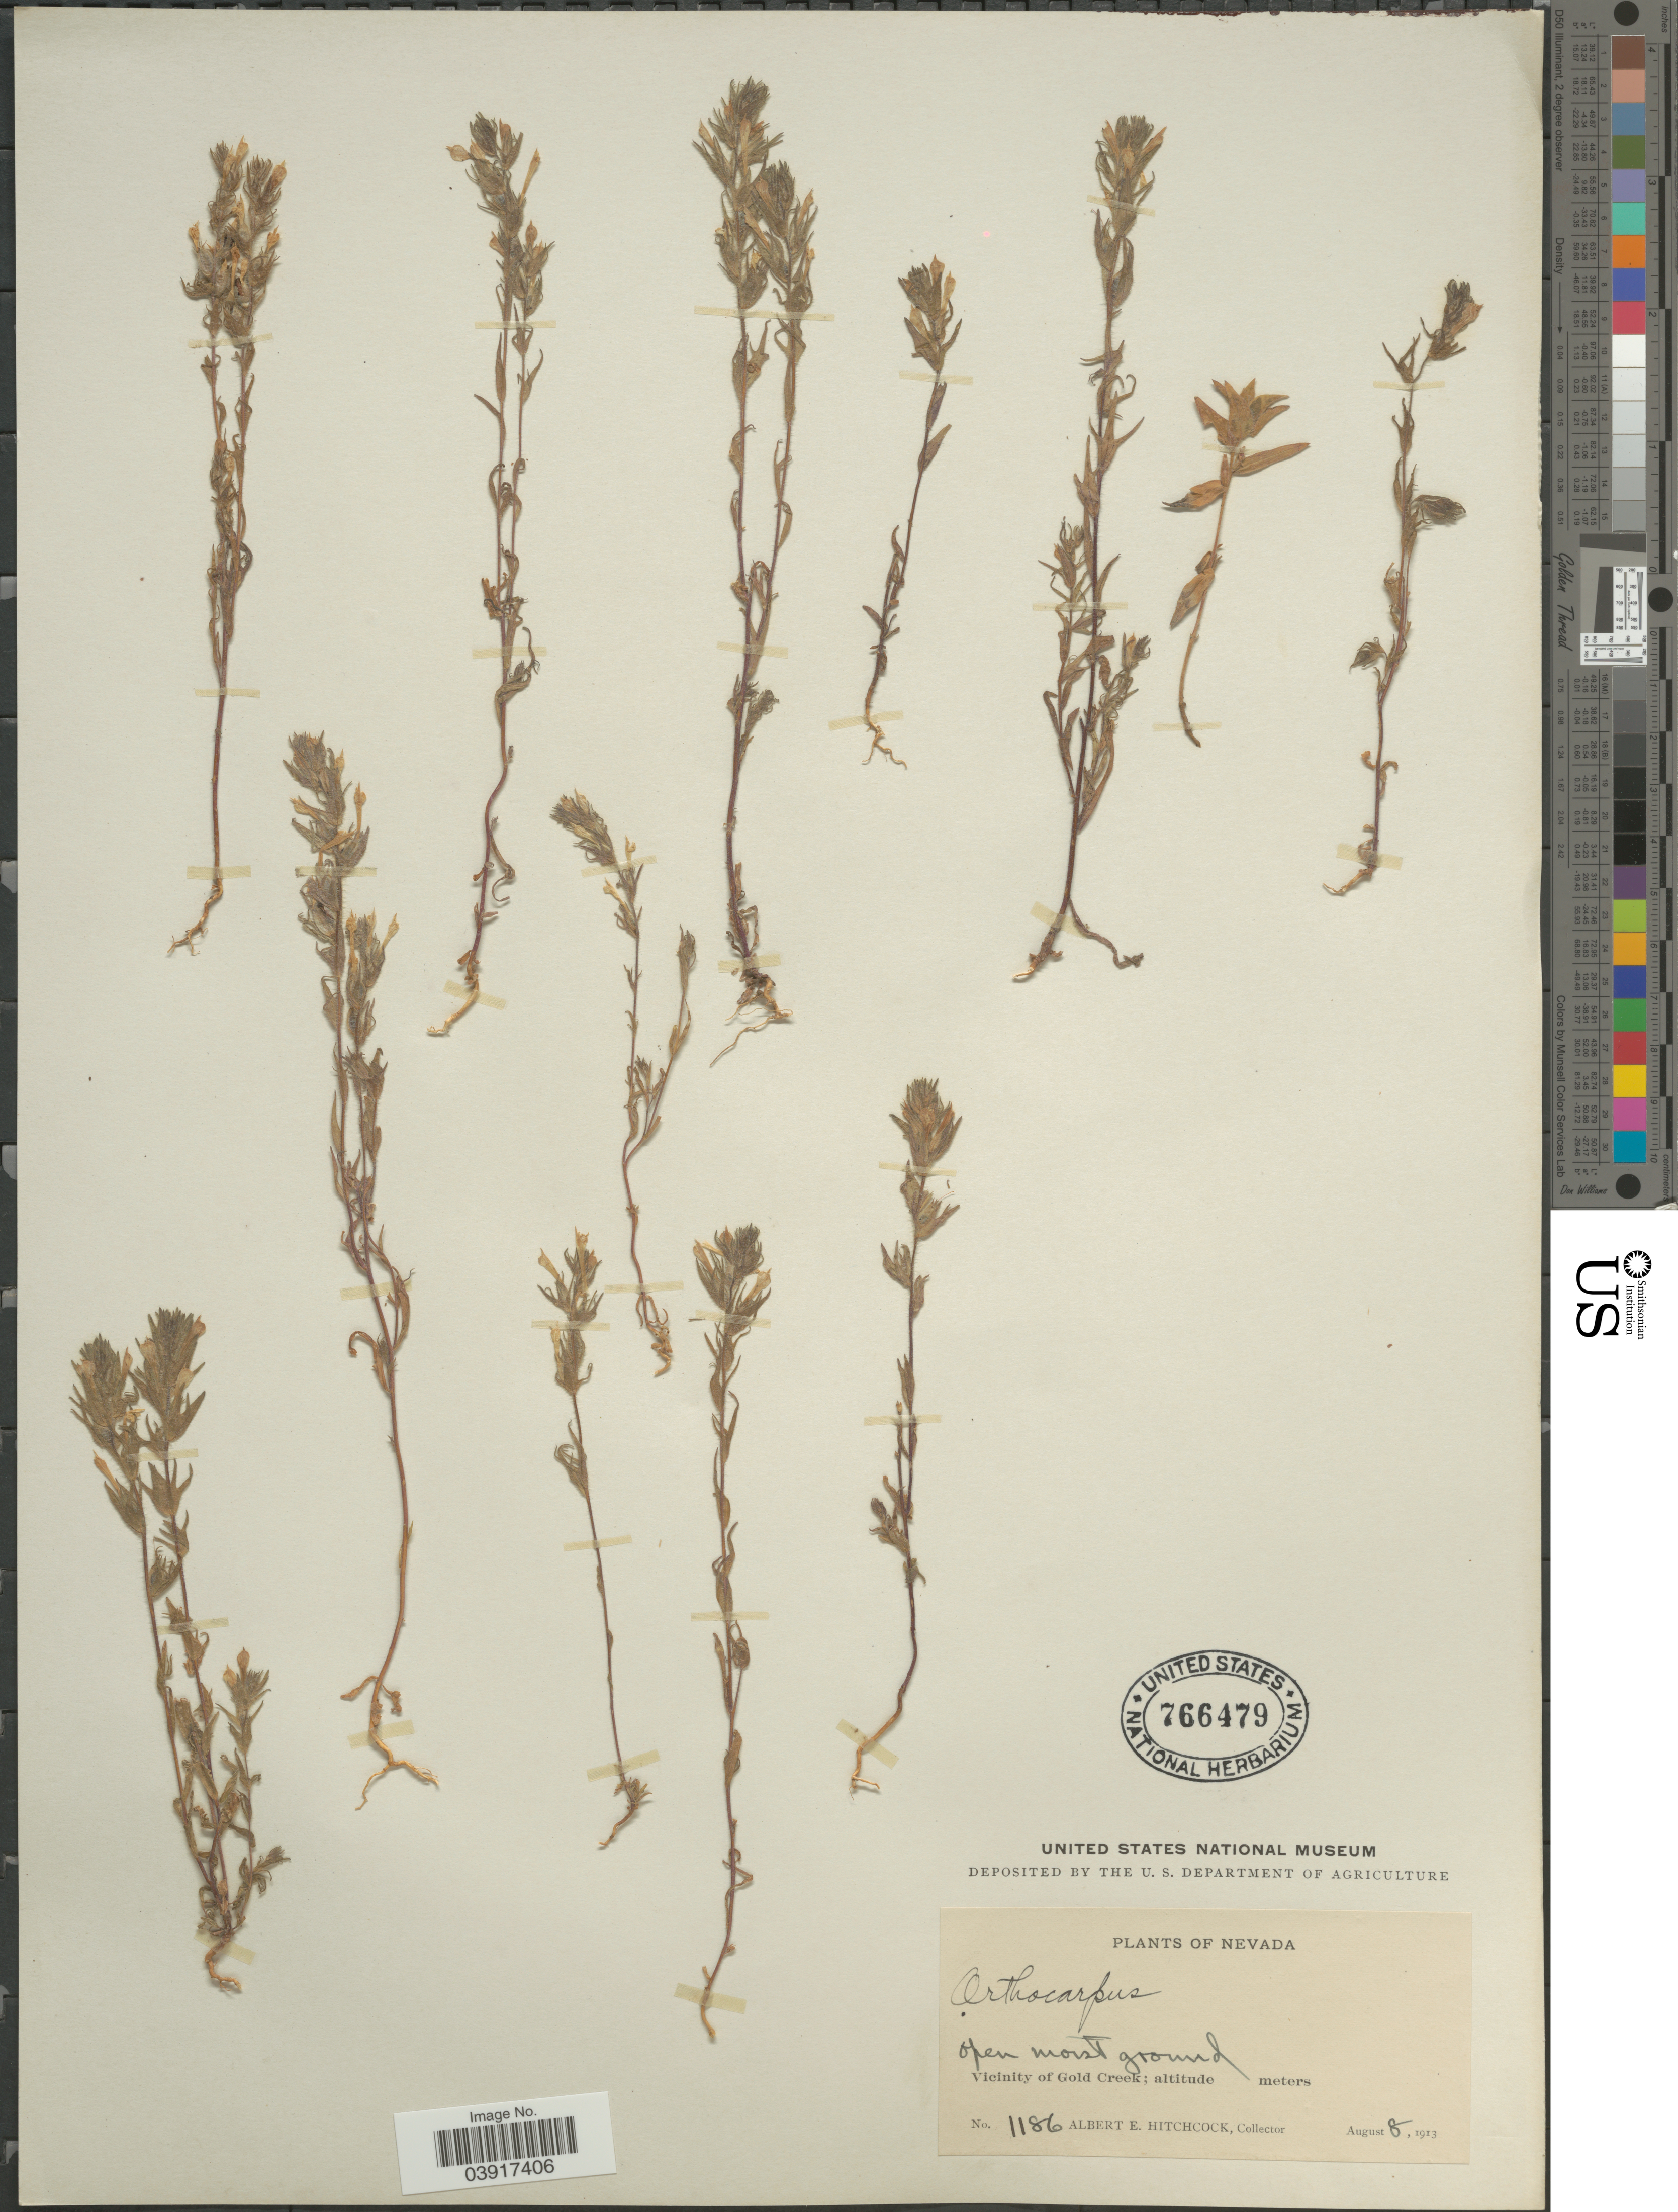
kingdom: Plantae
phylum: Tracheophyta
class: Magnoliopsida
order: Lamiales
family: Orobanchaceae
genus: Orthocarpus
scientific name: Orthocarpus hispidus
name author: Benth.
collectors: A. Hitchcock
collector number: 1186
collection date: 1913-08-08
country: United States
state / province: Nevada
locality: Vicinity of Gold Creek.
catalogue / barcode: US 766479